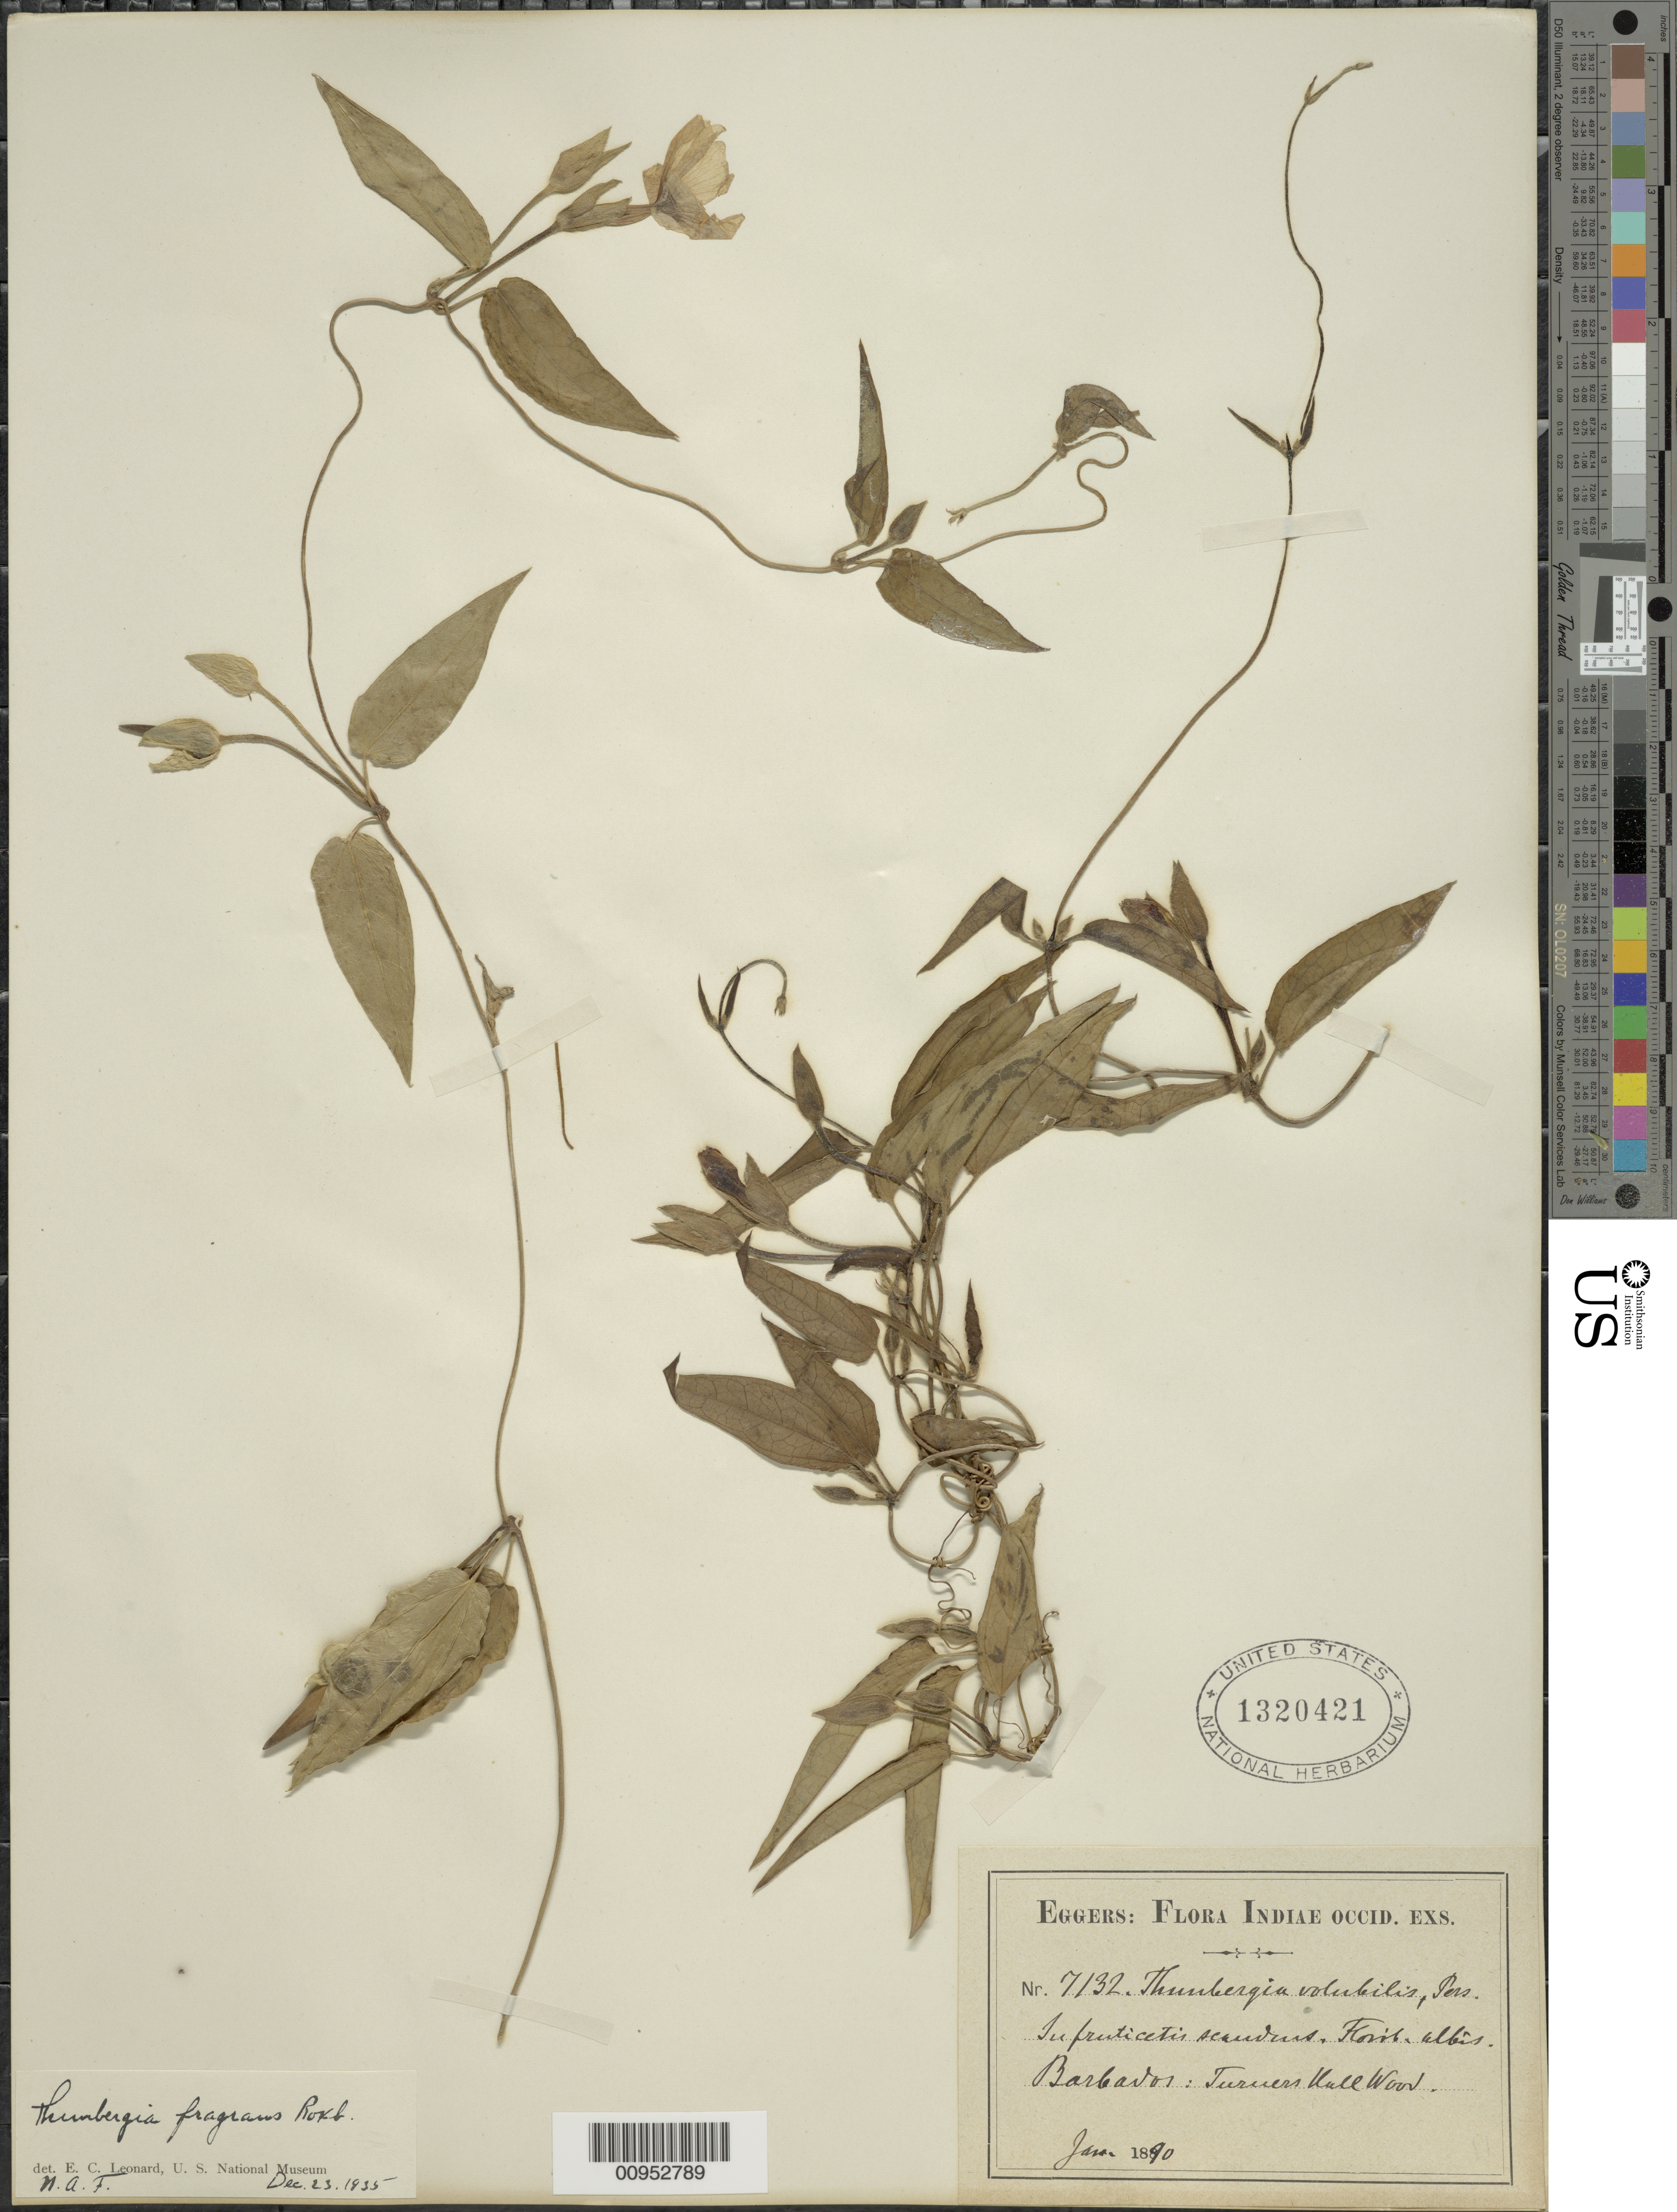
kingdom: Plantae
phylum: Tracheophyta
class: Magnoliopsida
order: Lamiales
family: Acanthaceae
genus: Thunbergia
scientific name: Thunbergia fragrans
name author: Roxb.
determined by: Leonard, Emery C., (US)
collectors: H. F. A. von Eggers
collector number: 7132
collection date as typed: Jan 1890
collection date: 1890-01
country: Barbados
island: Barbados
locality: Turners Hall Wood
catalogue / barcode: US 1320421